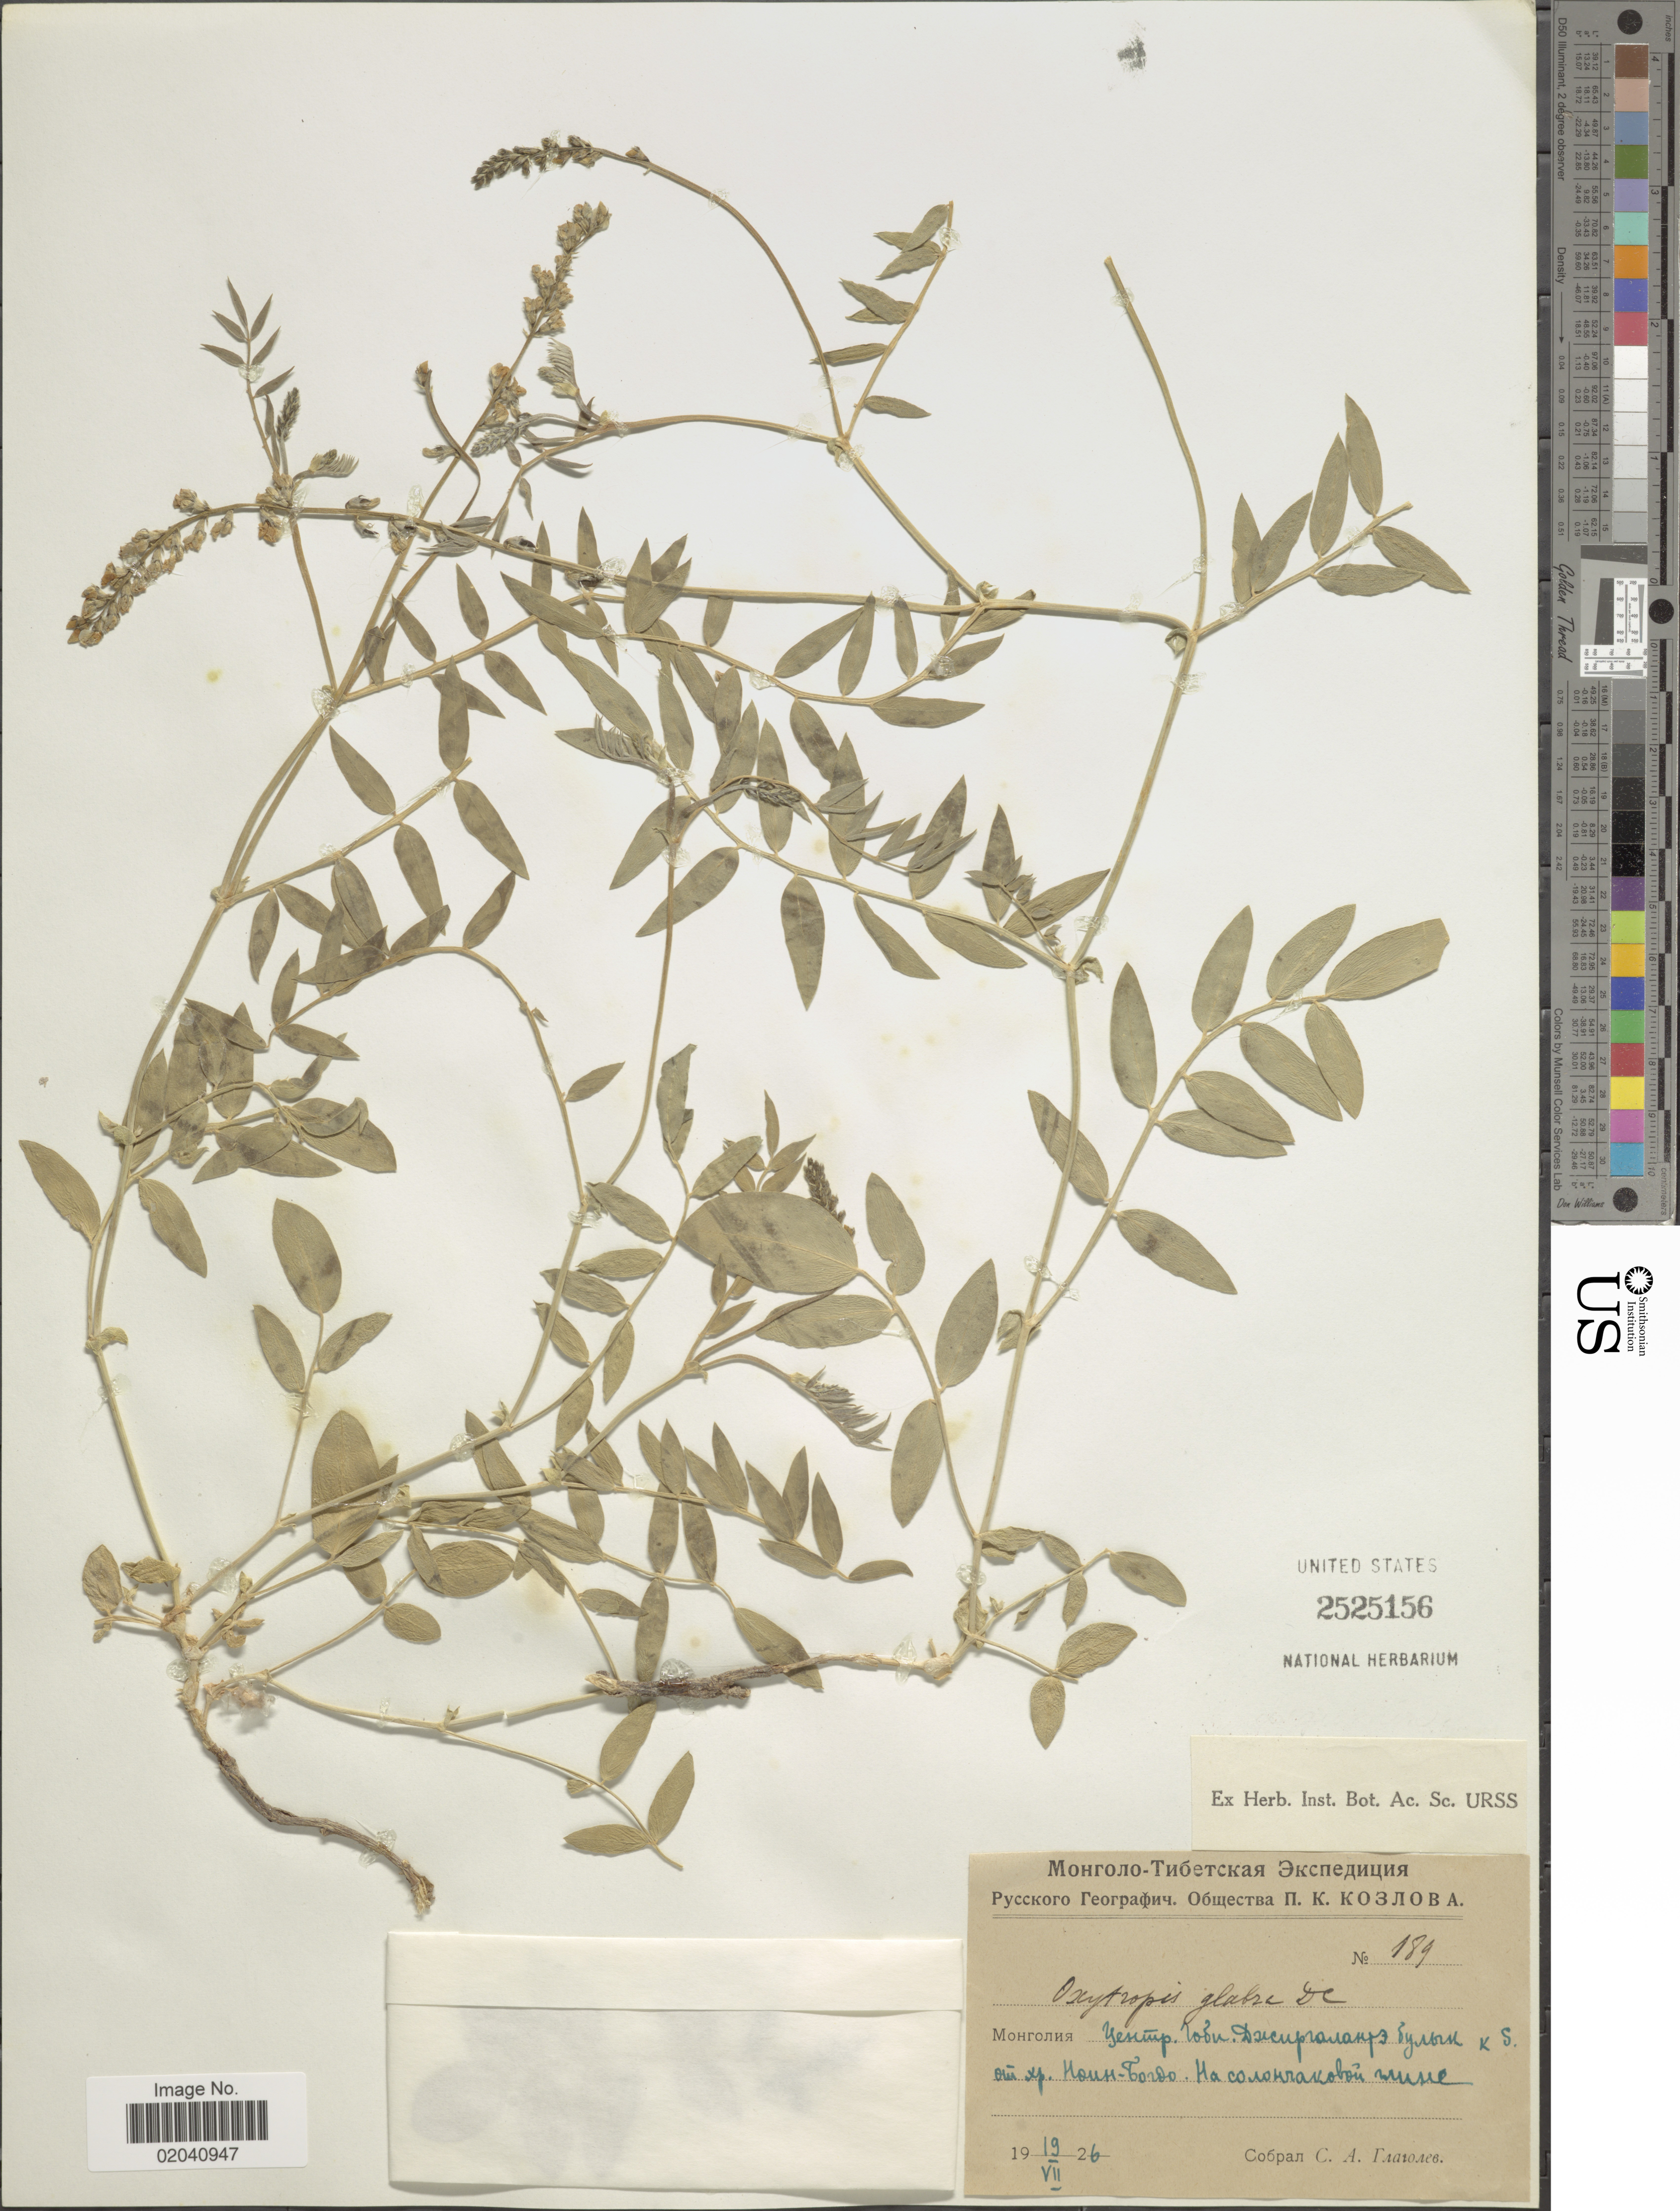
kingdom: Plantae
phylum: Tracheophyta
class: Magnoliopsida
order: Fabales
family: Fabaceae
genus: Oxytropis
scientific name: Oxytropis glabra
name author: DC.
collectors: S. Glagolev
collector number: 189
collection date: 1926-07-19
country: Mongolia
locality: Central Gobi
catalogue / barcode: US 2525156